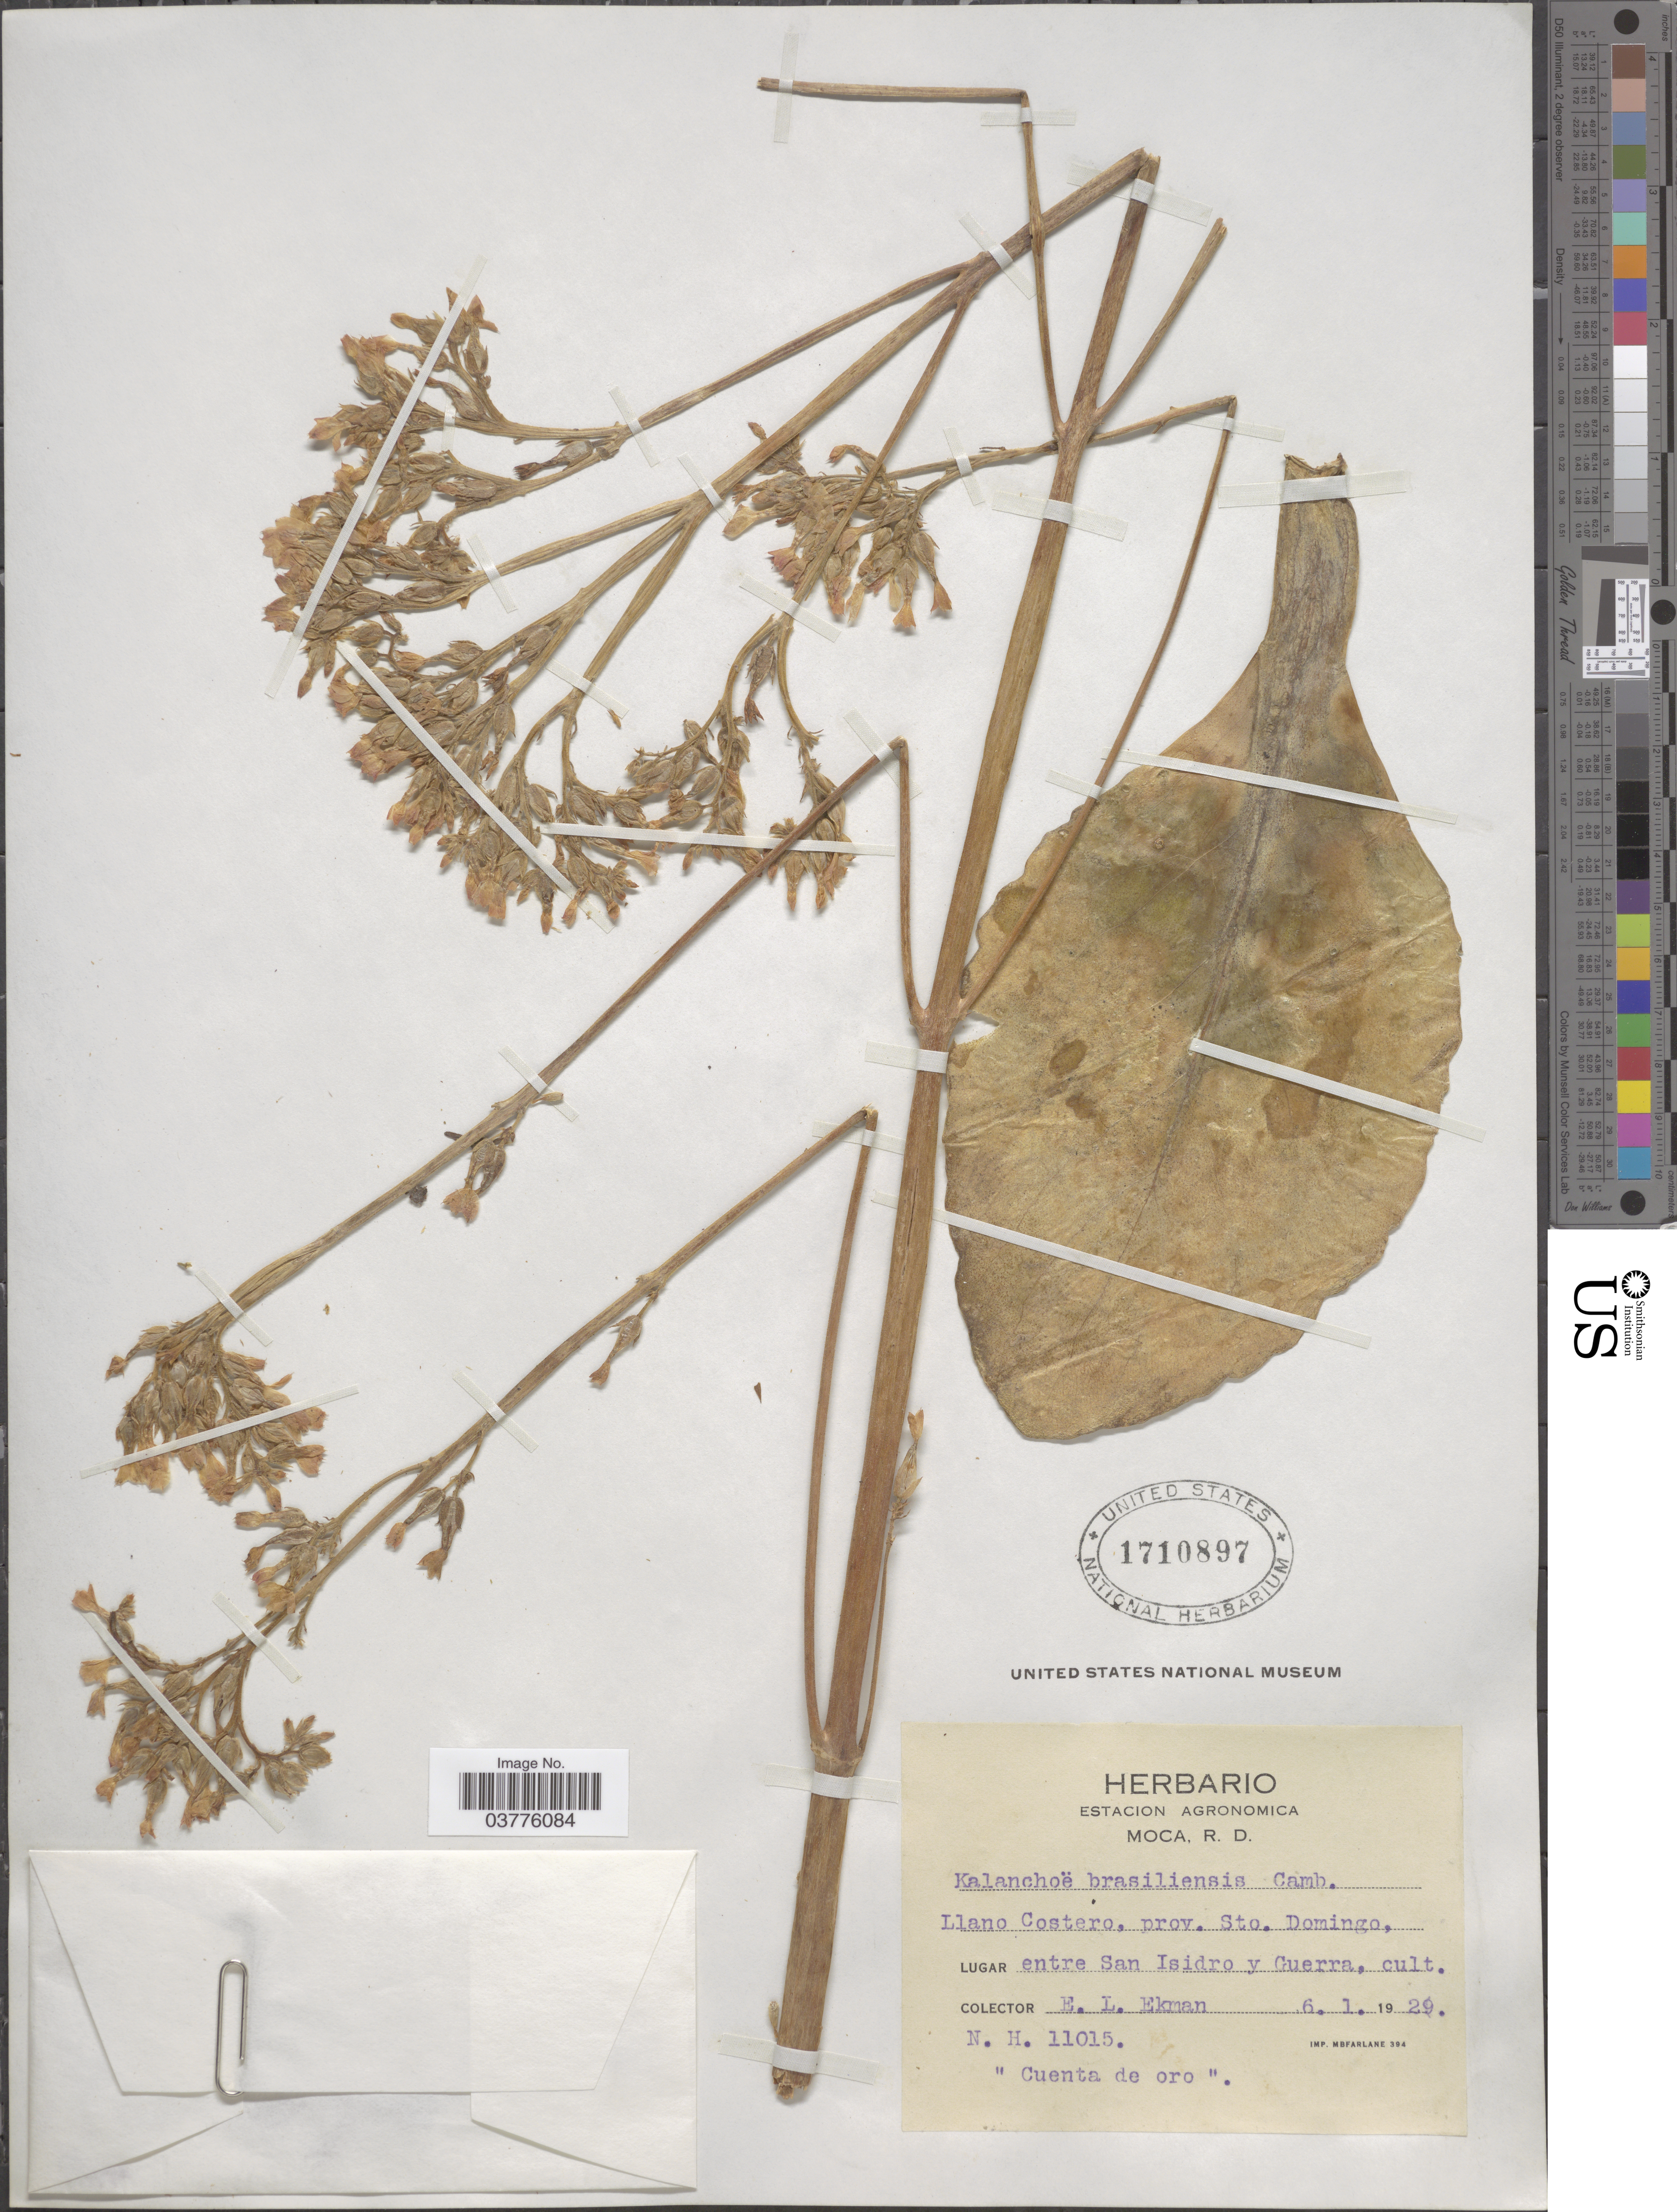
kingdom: Plantae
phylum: Tracheophyta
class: Magnoliopsida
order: Saxifragales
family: Crassulaceae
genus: Kalanchoe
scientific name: Kalanchoe brasiliensis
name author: Cambess.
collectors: E. L. Ekman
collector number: NH11015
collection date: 1929-01-06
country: Dominican Republic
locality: Llano Costero, prov. Sto. Domingo, entre San Isidro y Guerra.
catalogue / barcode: US 1710897